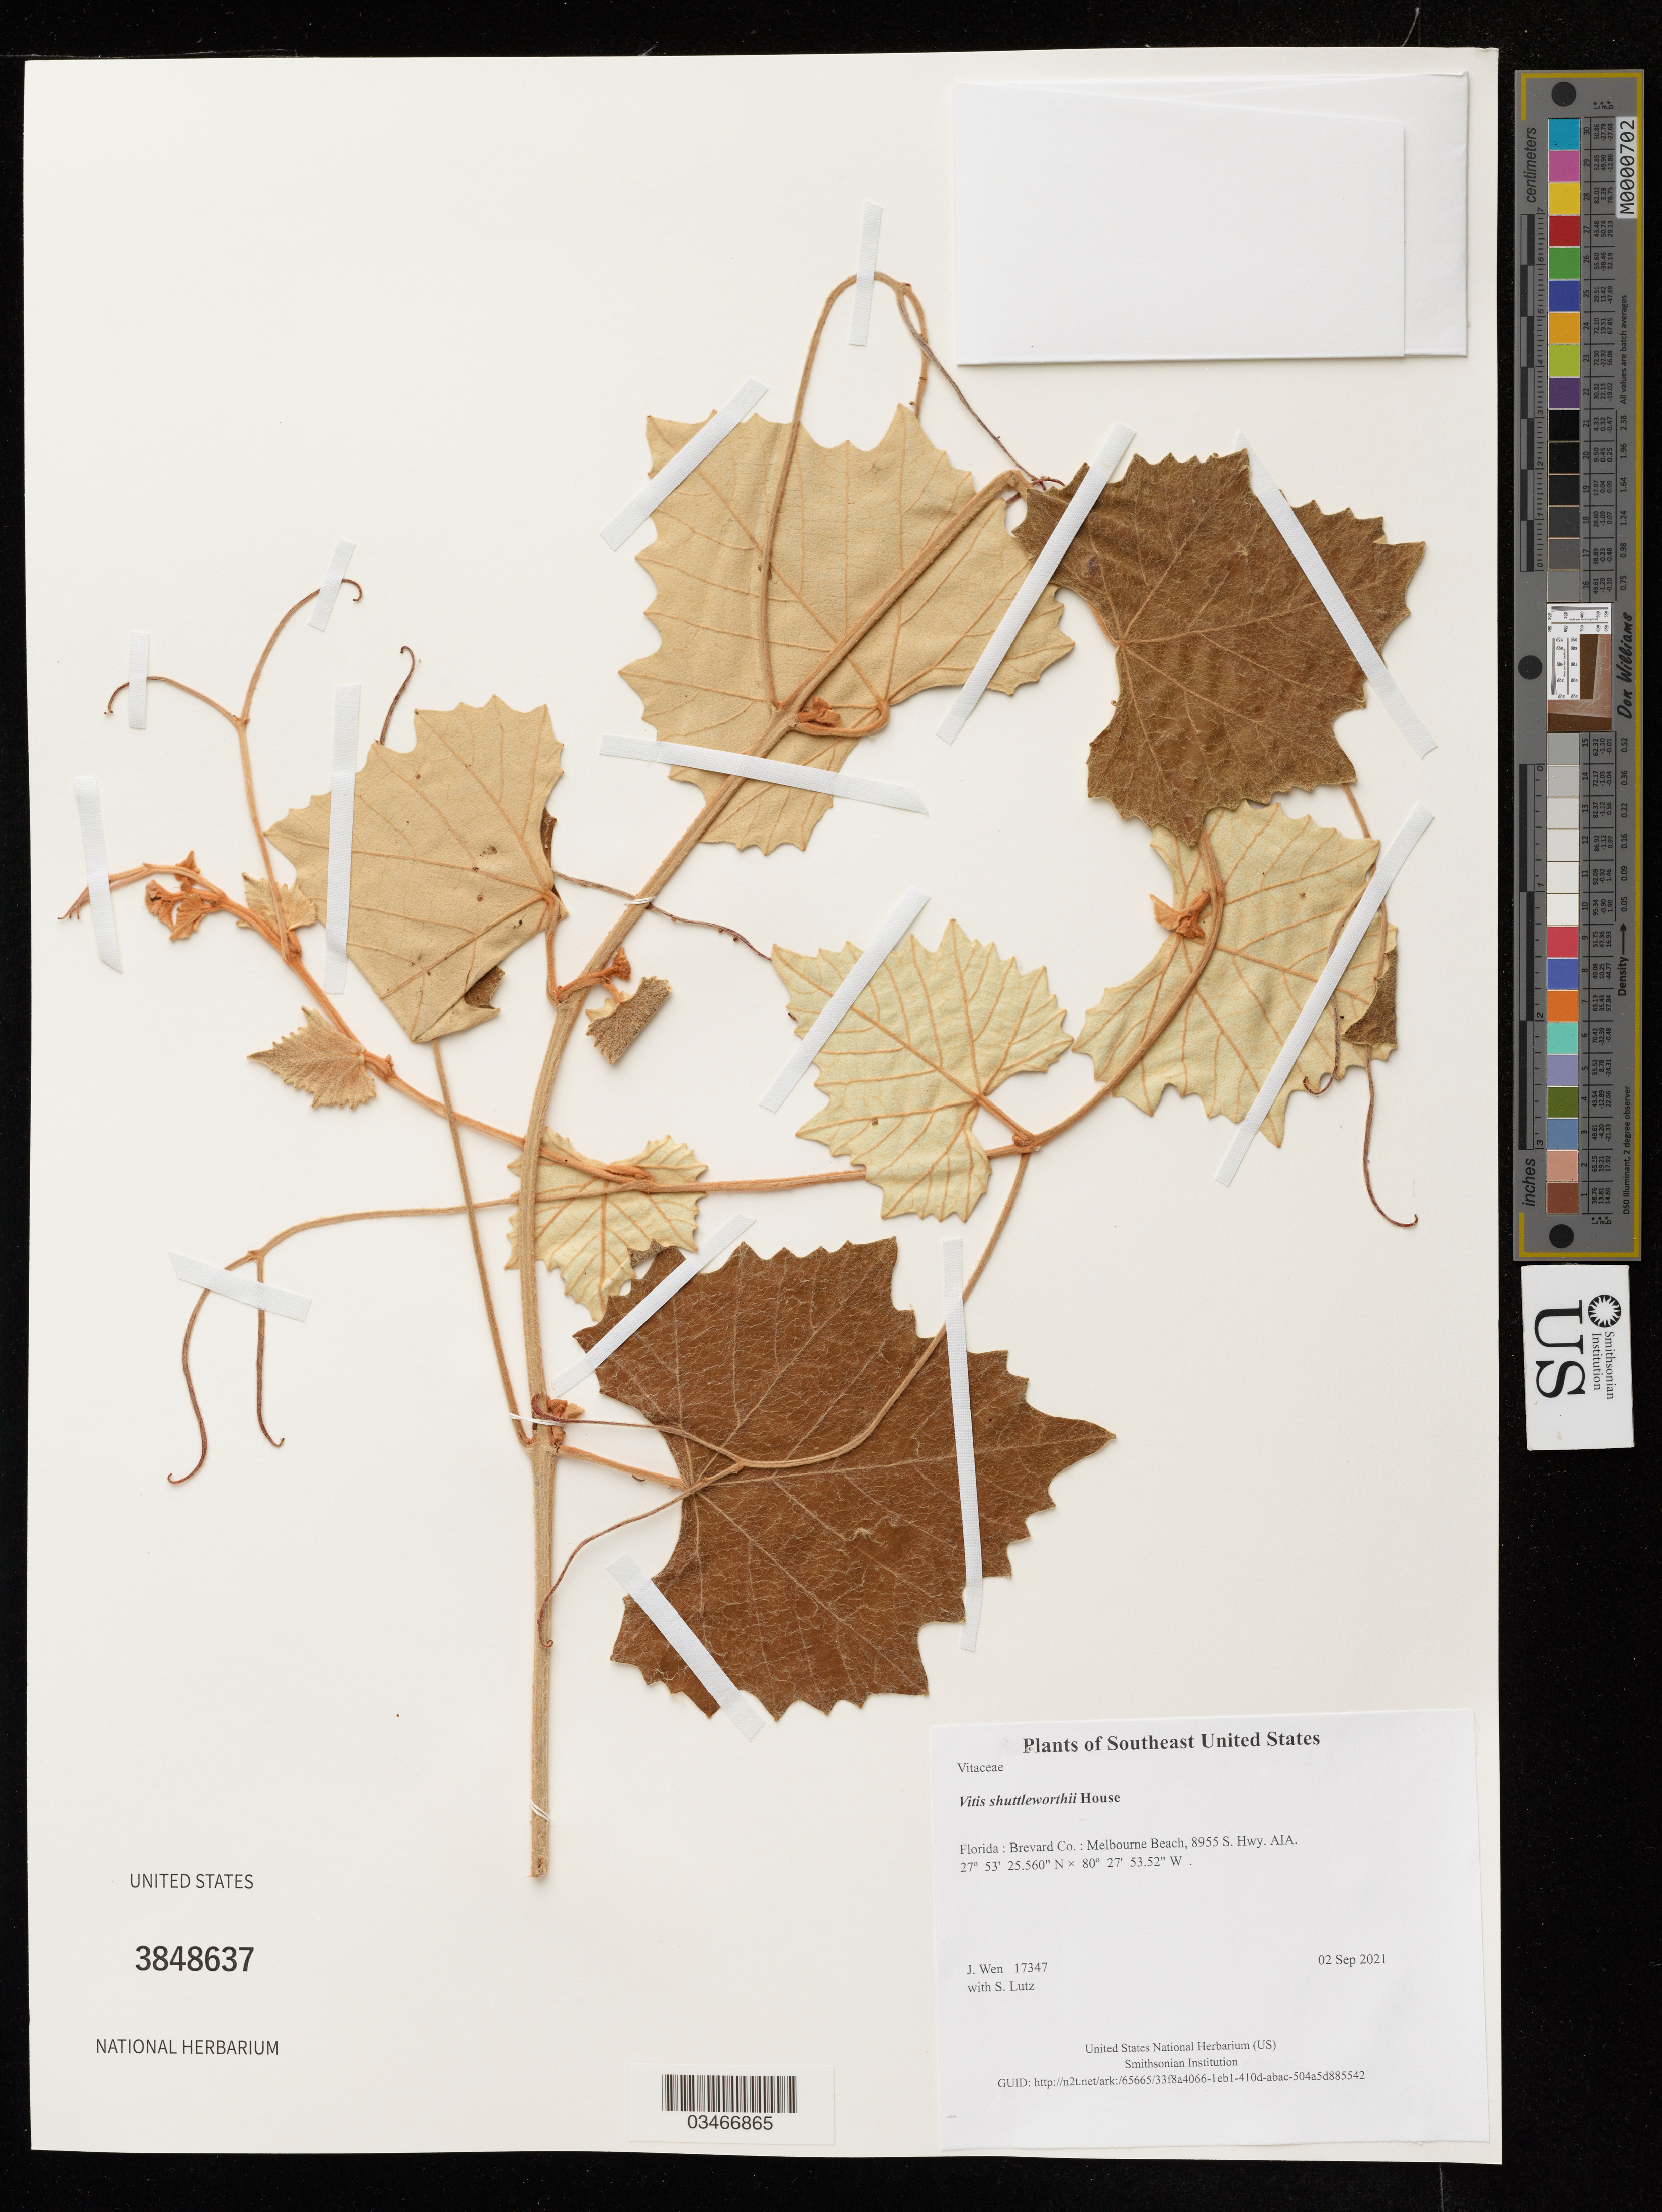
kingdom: Plantae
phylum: Tracheophyta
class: Magnoliopsida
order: Vitales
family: Vitaceae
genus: Vitis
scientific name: Vitis shuttleworthii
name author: House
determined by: Wen, Jun, (BOT), Smithsonian Institution - National Museum of Natural History (UNITED STATES)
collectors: J. Wen & S. Lutz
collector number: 17347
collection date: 2021-09-02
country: United States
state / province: Florida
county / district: Brevard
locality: Melbourne Beach, 8955 S. Hwy. AIA.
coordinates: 27.8904332 N, 80.464866 W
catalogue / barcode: US 3848637